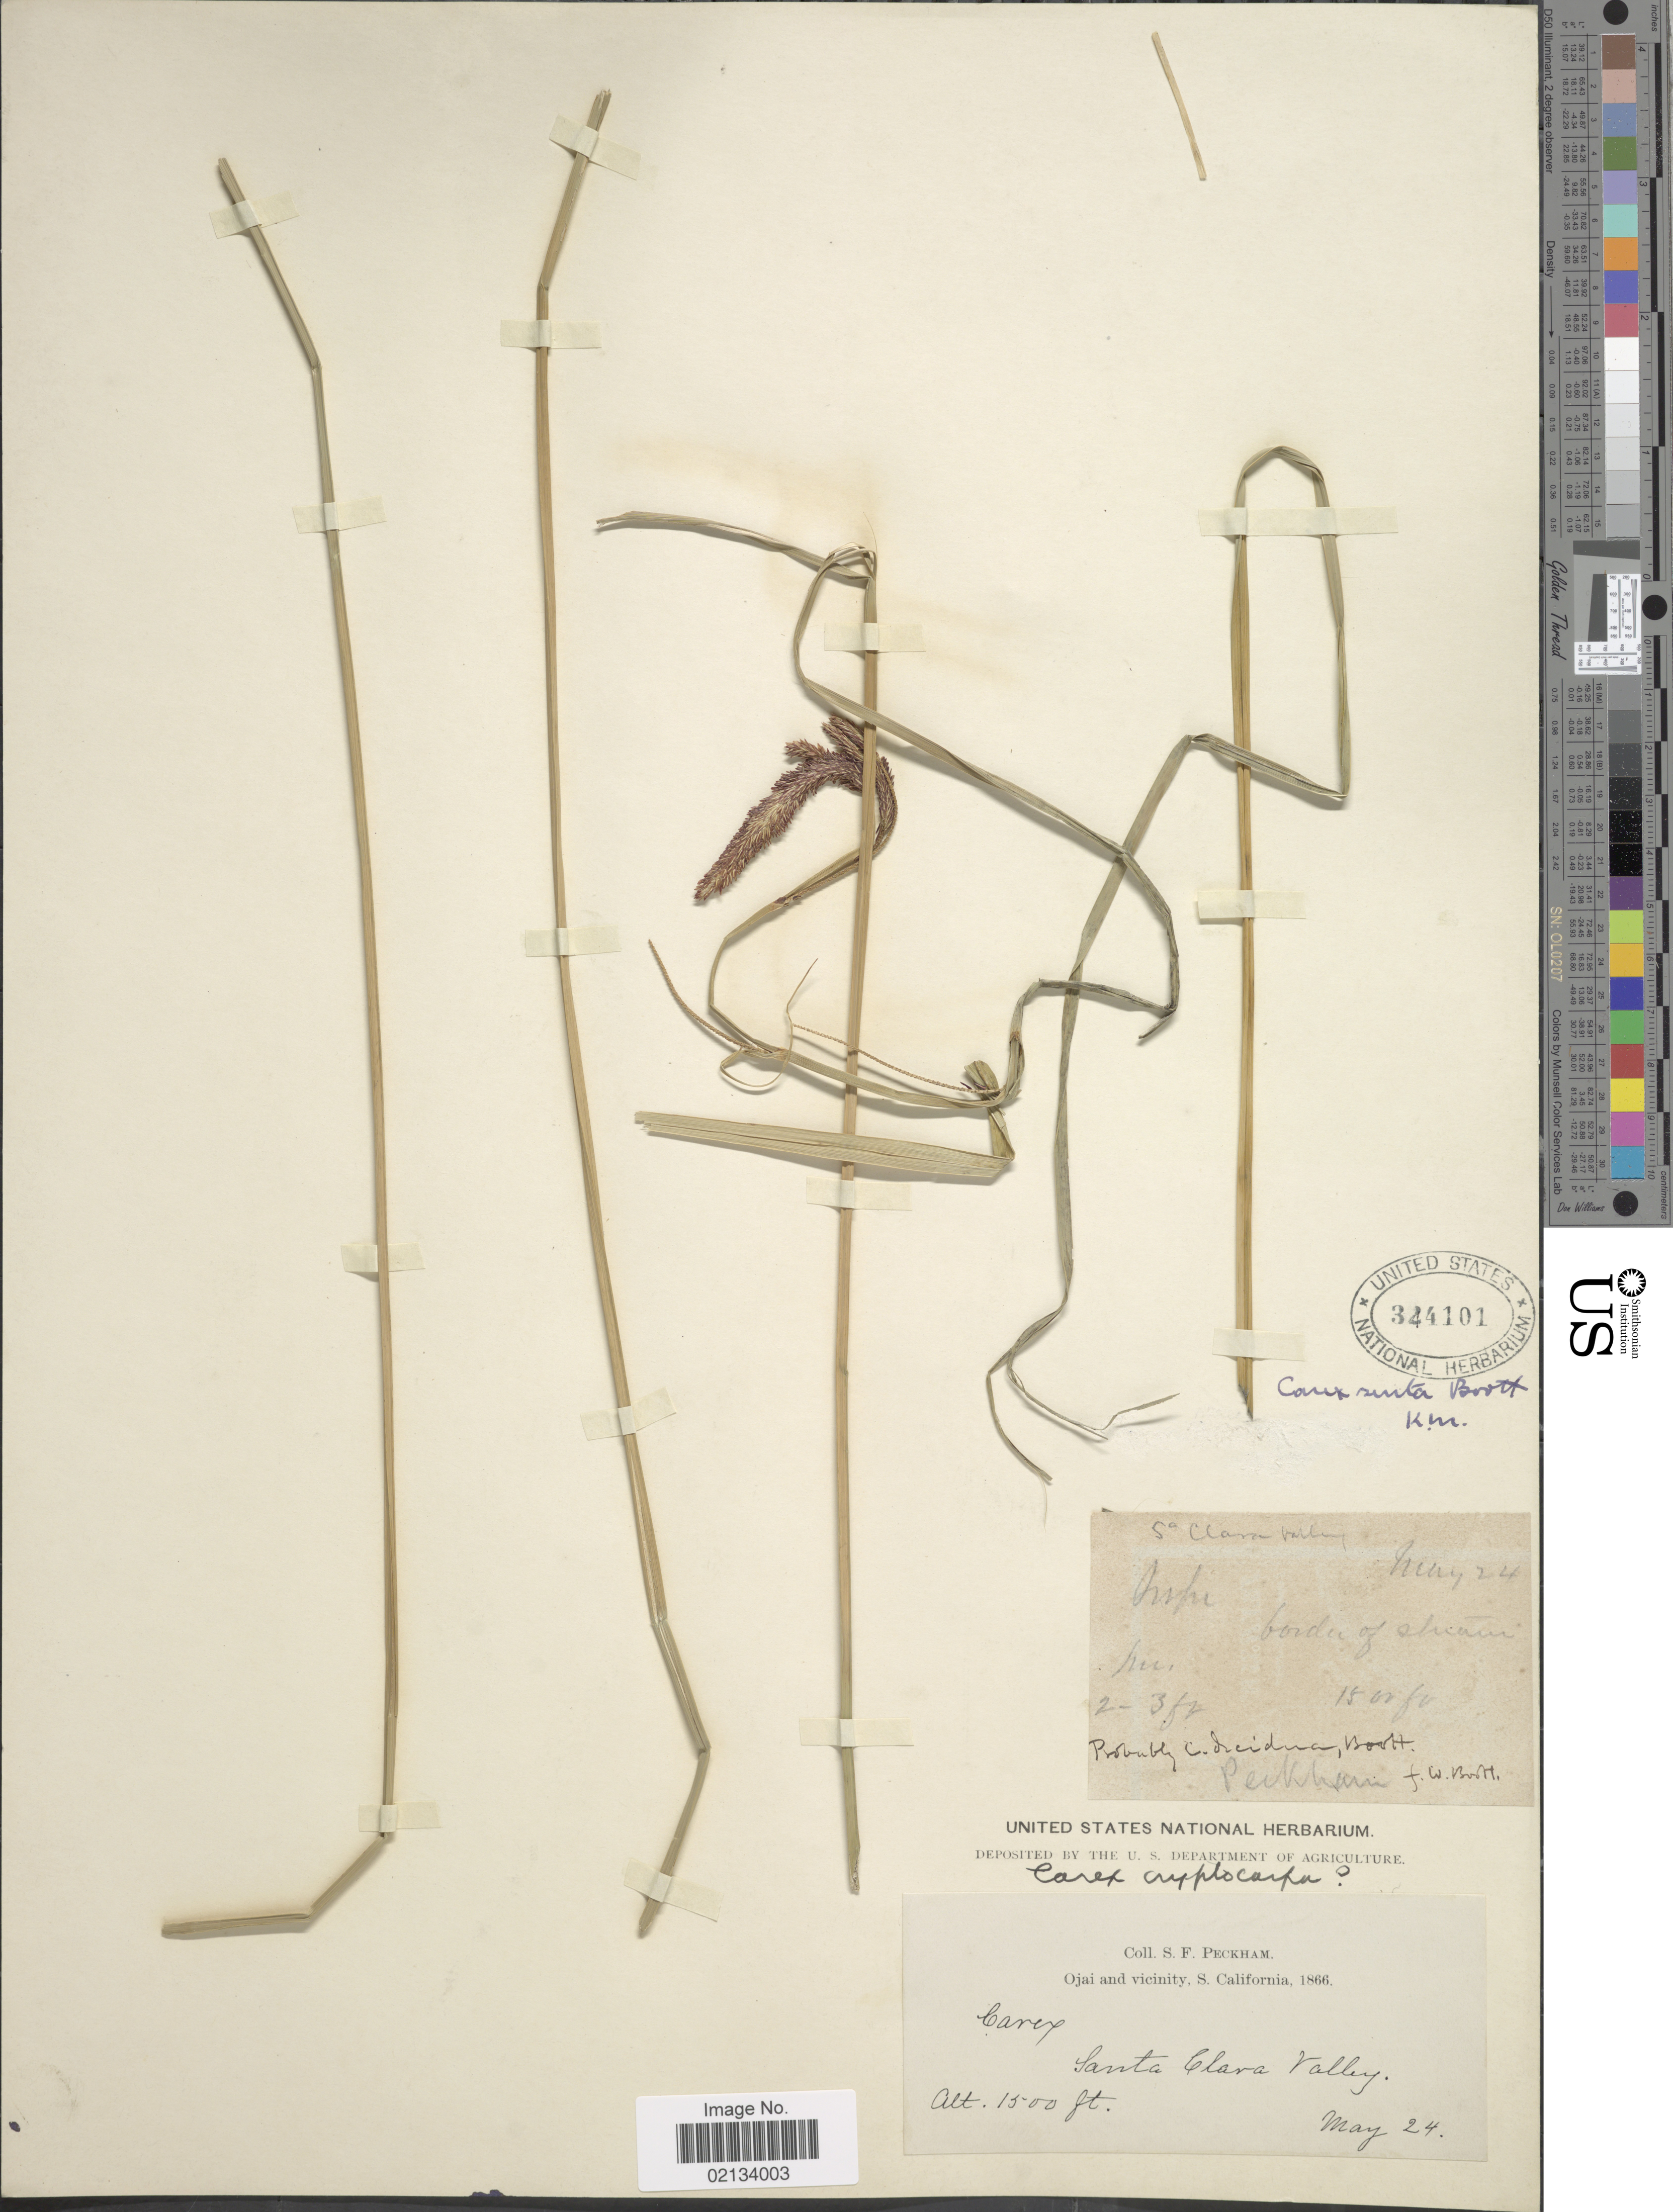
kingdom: Plantae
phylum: Tracheophyta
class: Liliopsida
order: Poales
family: Cyperaceae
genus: Carex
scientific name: Carex senta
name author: Boott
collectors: S. Peckham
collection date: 1866-05-24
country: United States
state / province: California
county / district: Ventura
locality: Ojai and vicinity, S. California, Santa Clara Valley, border of stream.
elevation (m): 457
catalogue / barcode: US 344101